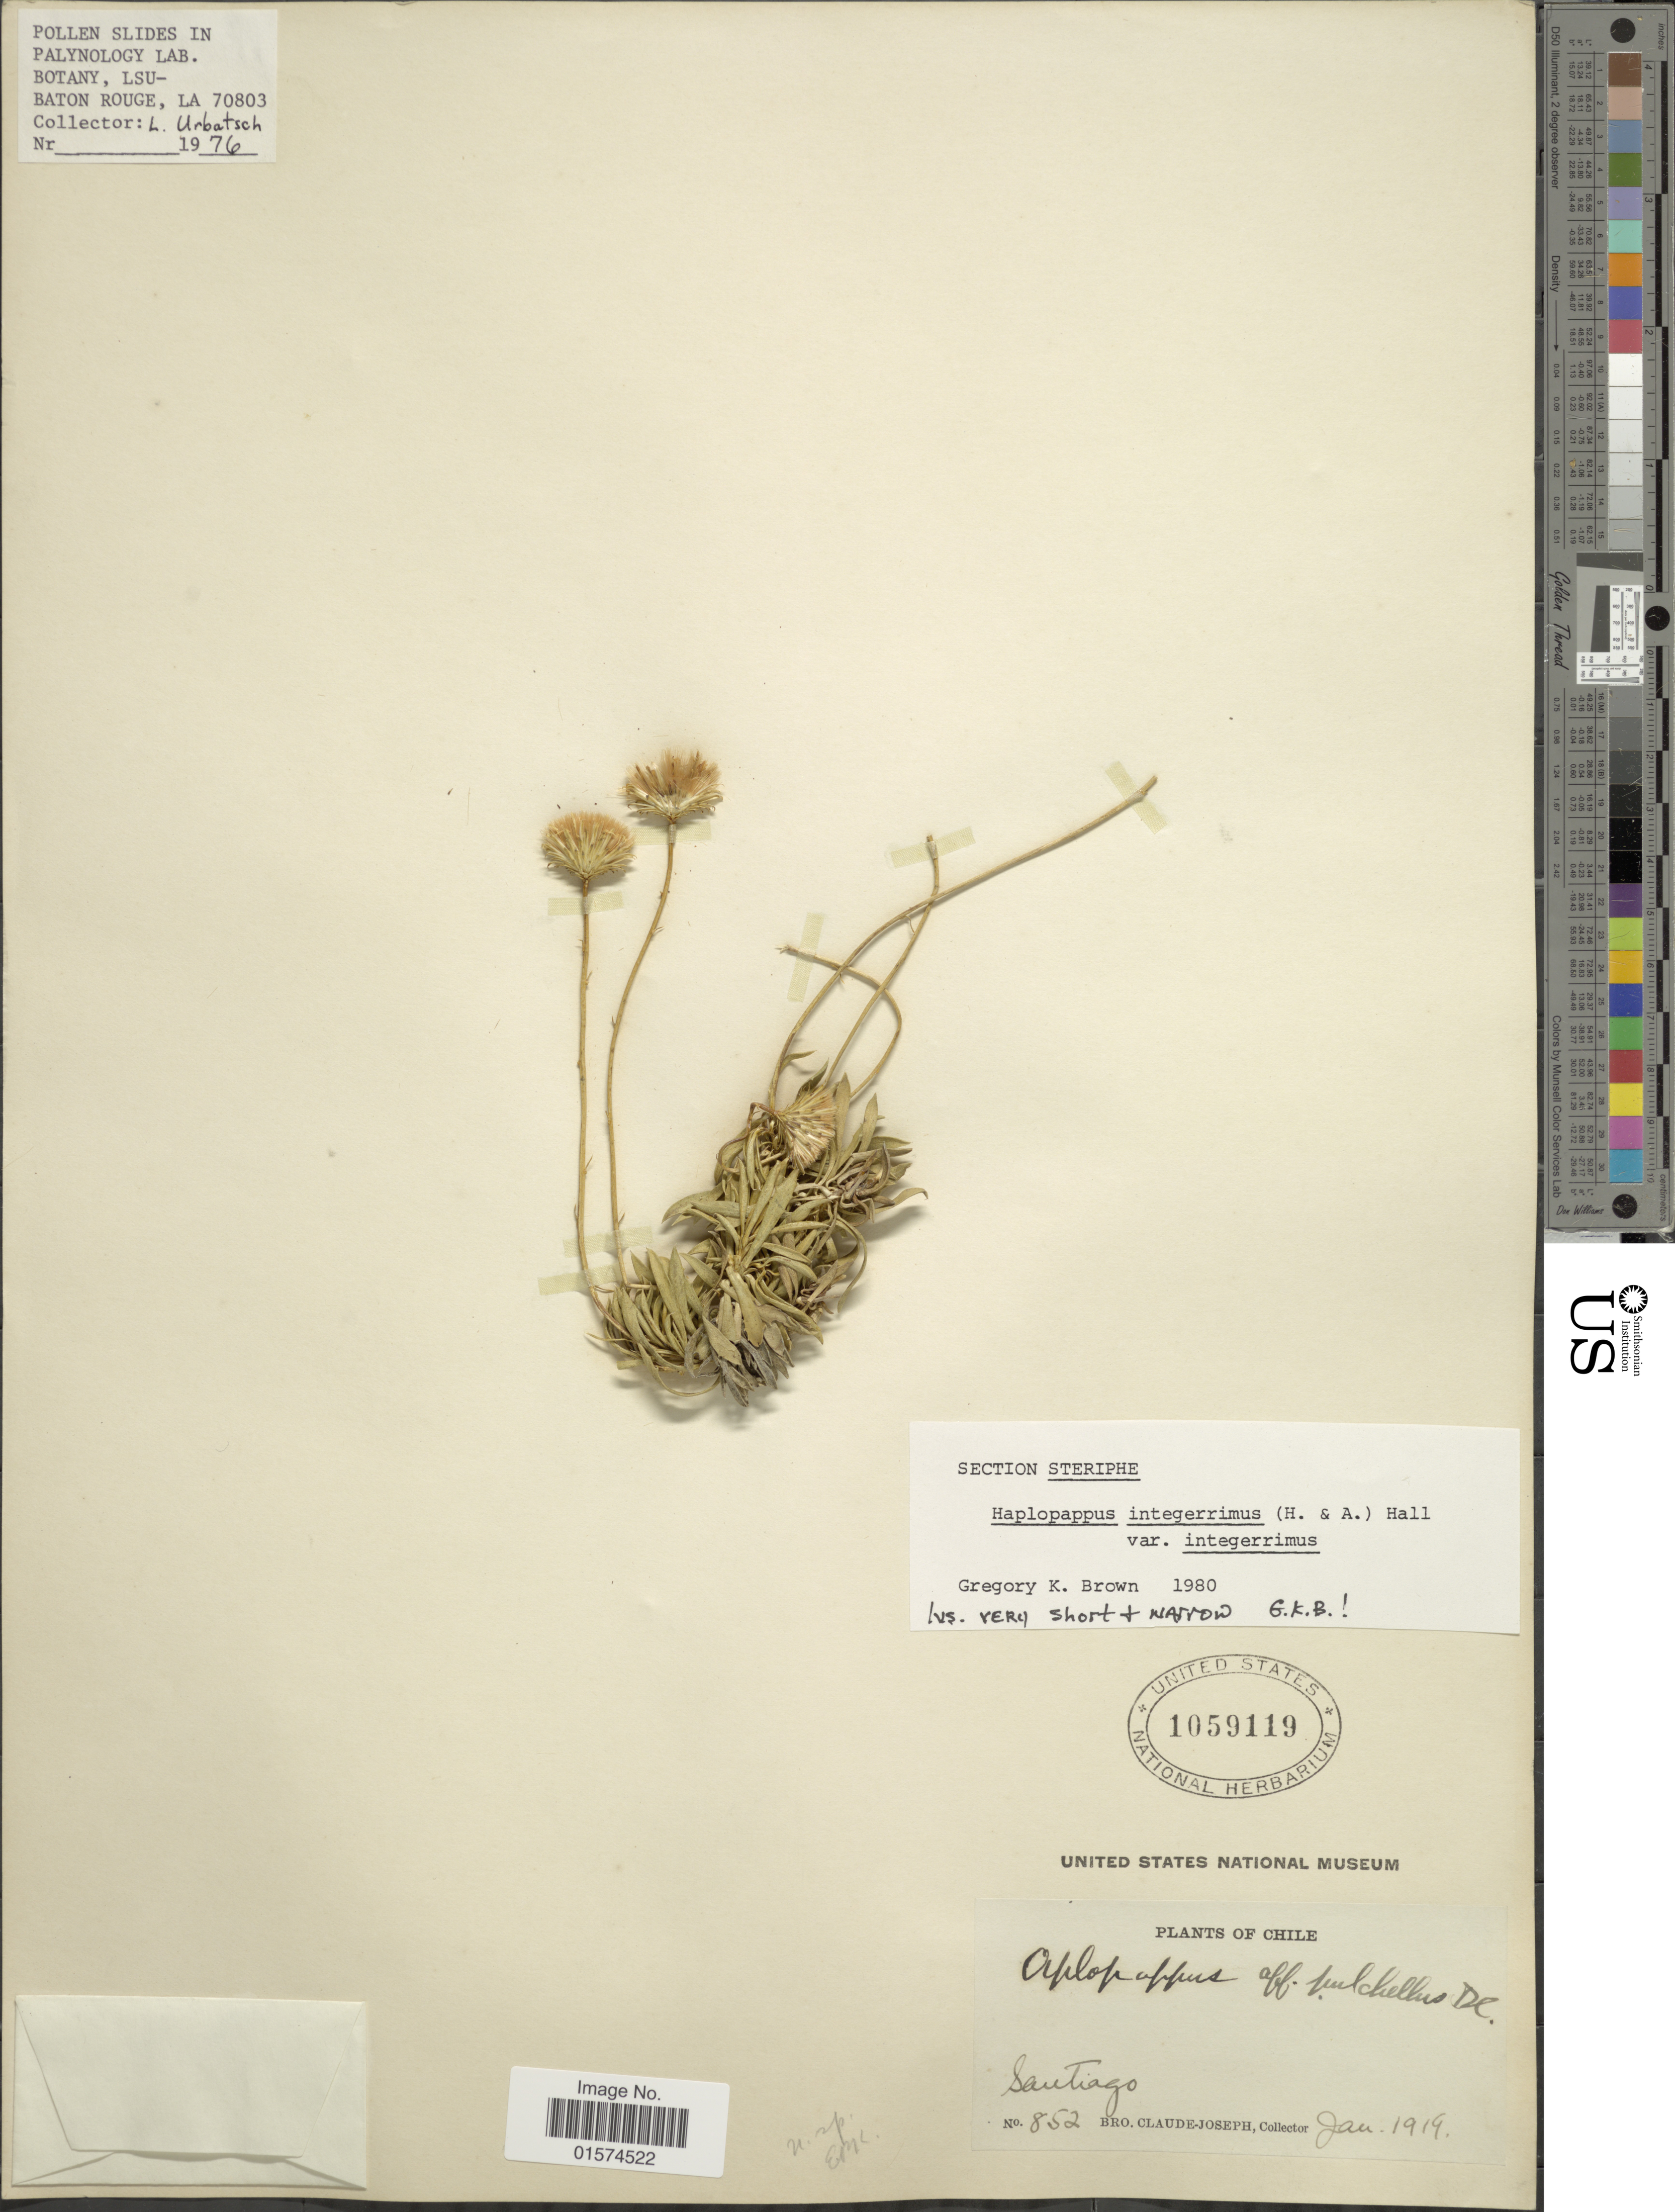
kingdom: Plantae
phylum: Tracheophyta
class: Magnoliopsida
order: Asterales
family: Asteraceae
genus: Haplopappus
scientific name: Haplopappus integerrimus var. integerrimus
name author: (Hook. & Arn.) H.C. Hall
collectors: Bro. Claude-Joseph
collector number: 852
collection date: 1919-01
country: Chile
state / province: Región Metropolitana (RM)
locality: Santiago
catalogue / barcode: US 1059119